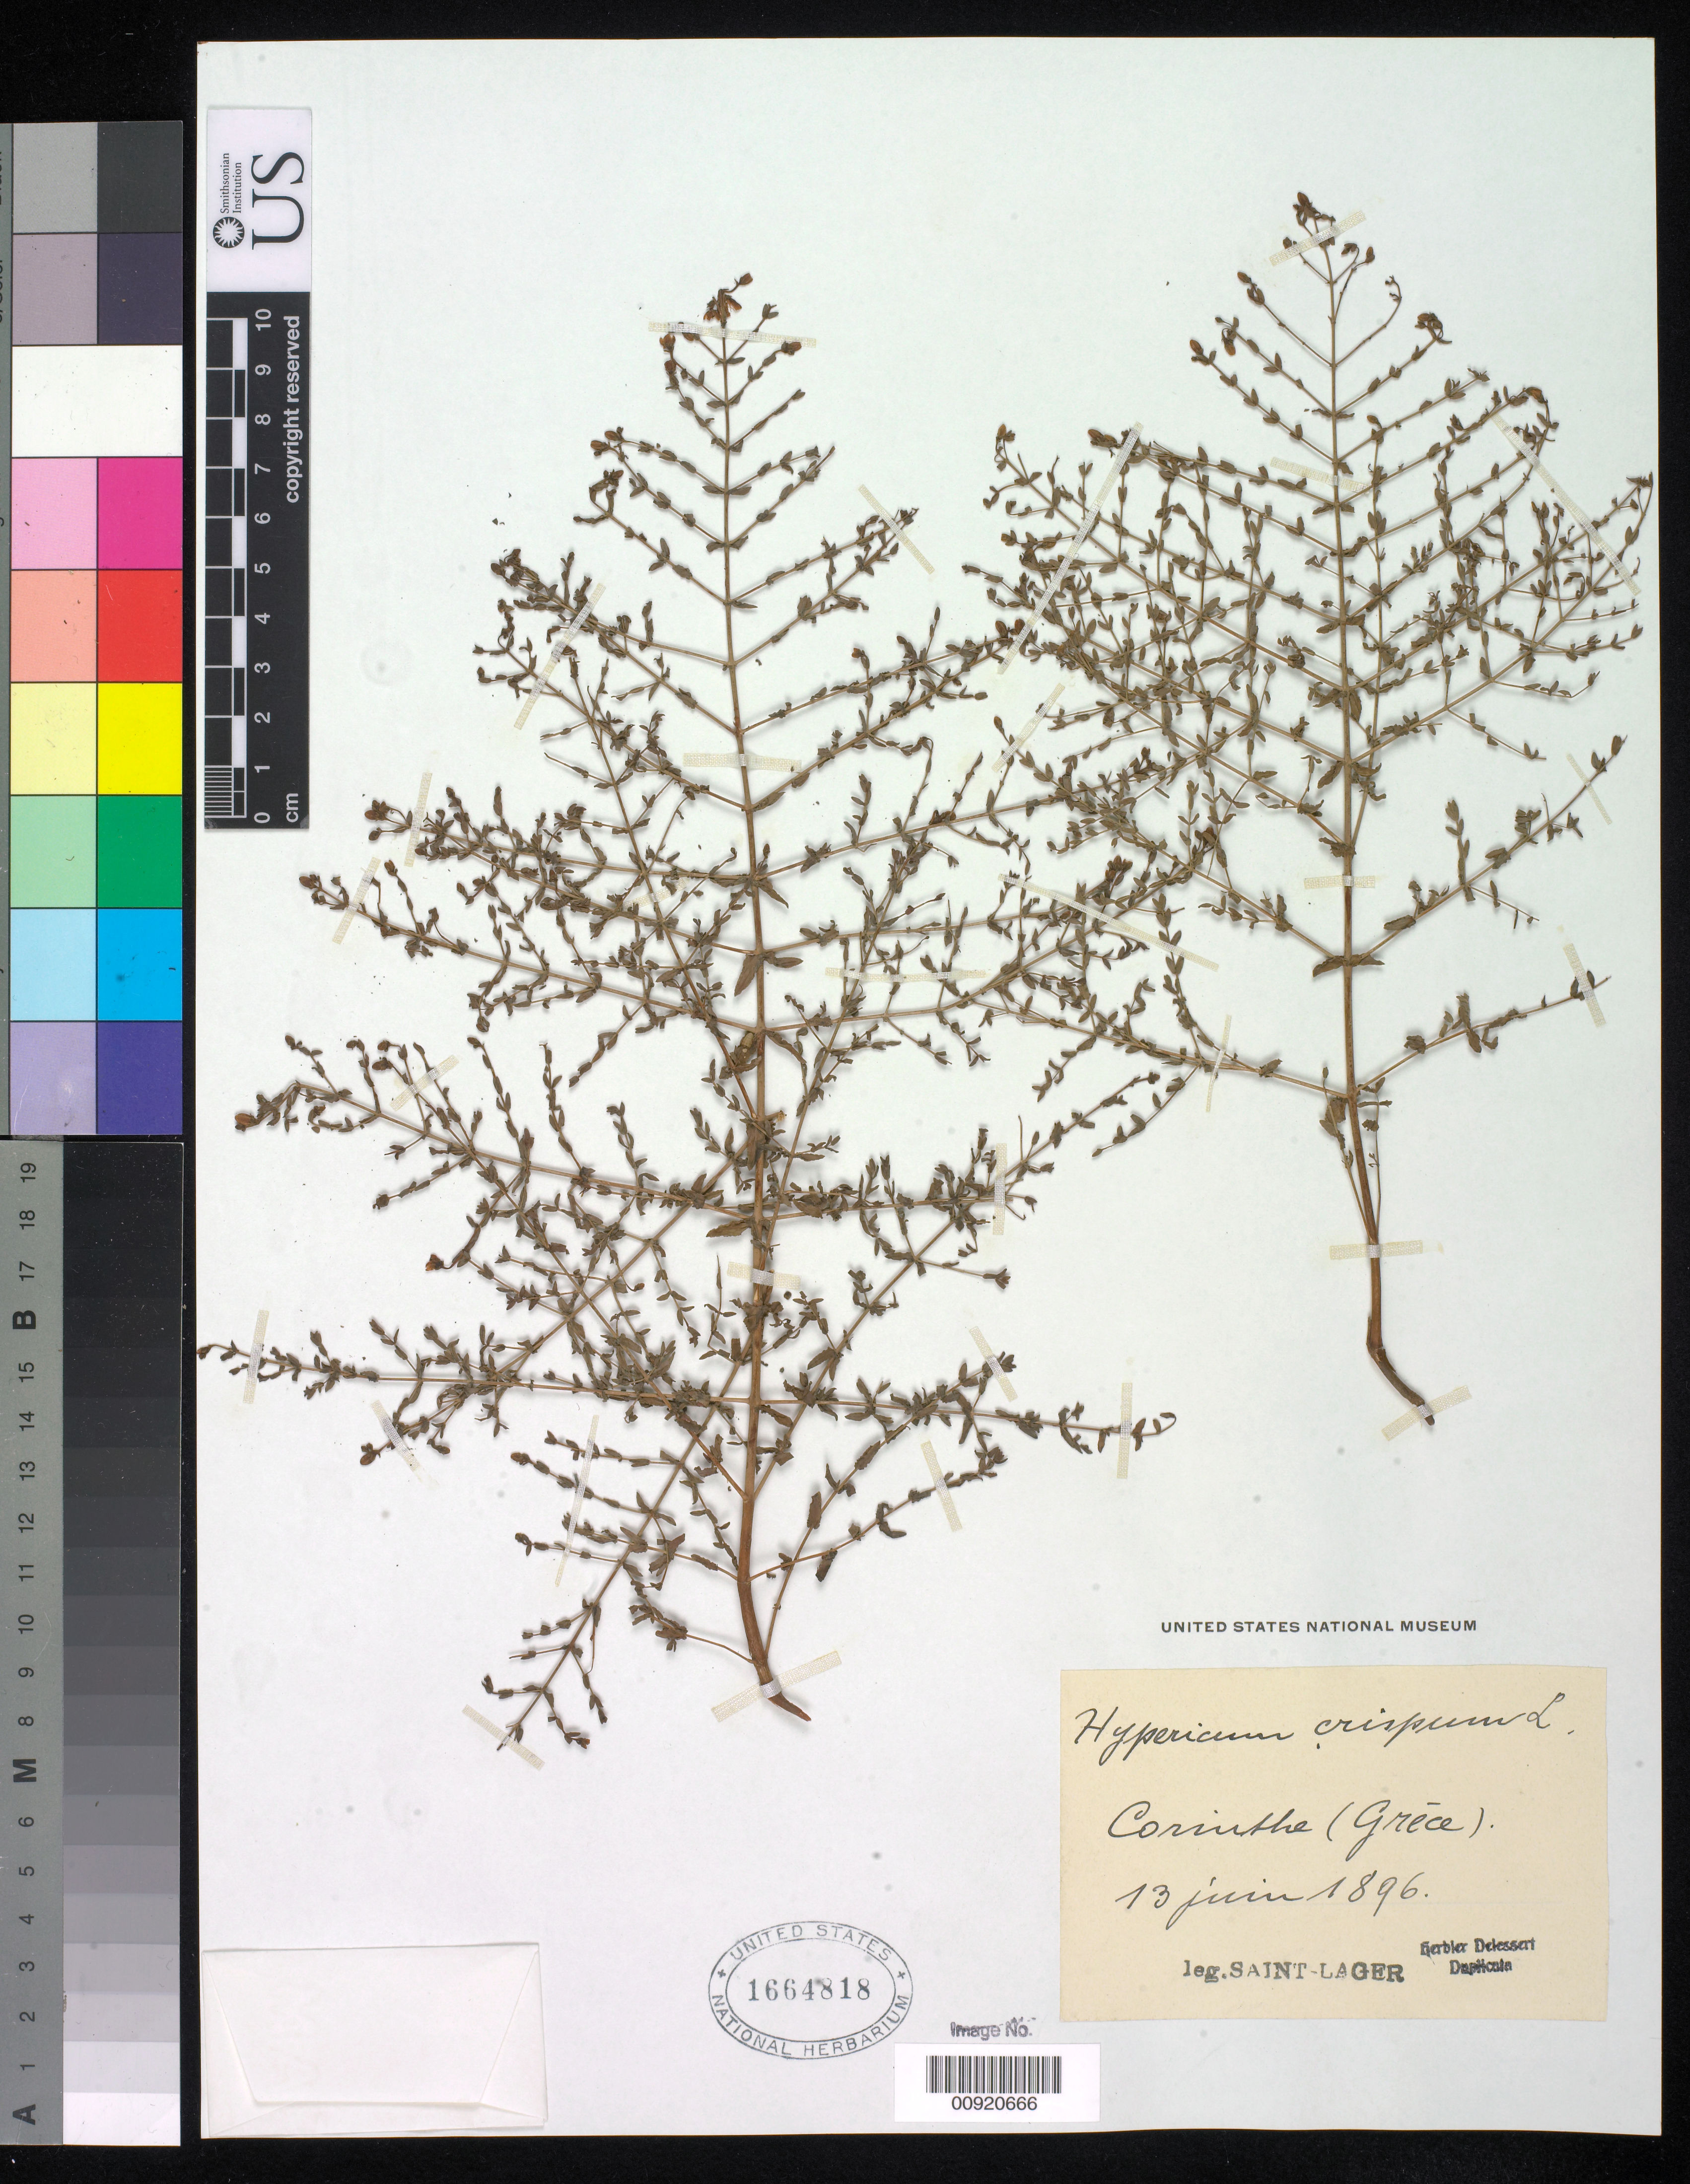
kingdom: Plantae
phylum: Tracheophyta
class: Magnoliopsida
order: Malpighiales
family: Hypericaceae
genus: Hypericum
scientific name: Hypericum crispum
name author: L.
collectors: J. B. Saint-Lager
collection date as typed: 13 Jun 1896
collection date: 1896-06-13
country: Greece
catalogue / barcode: US 1664818